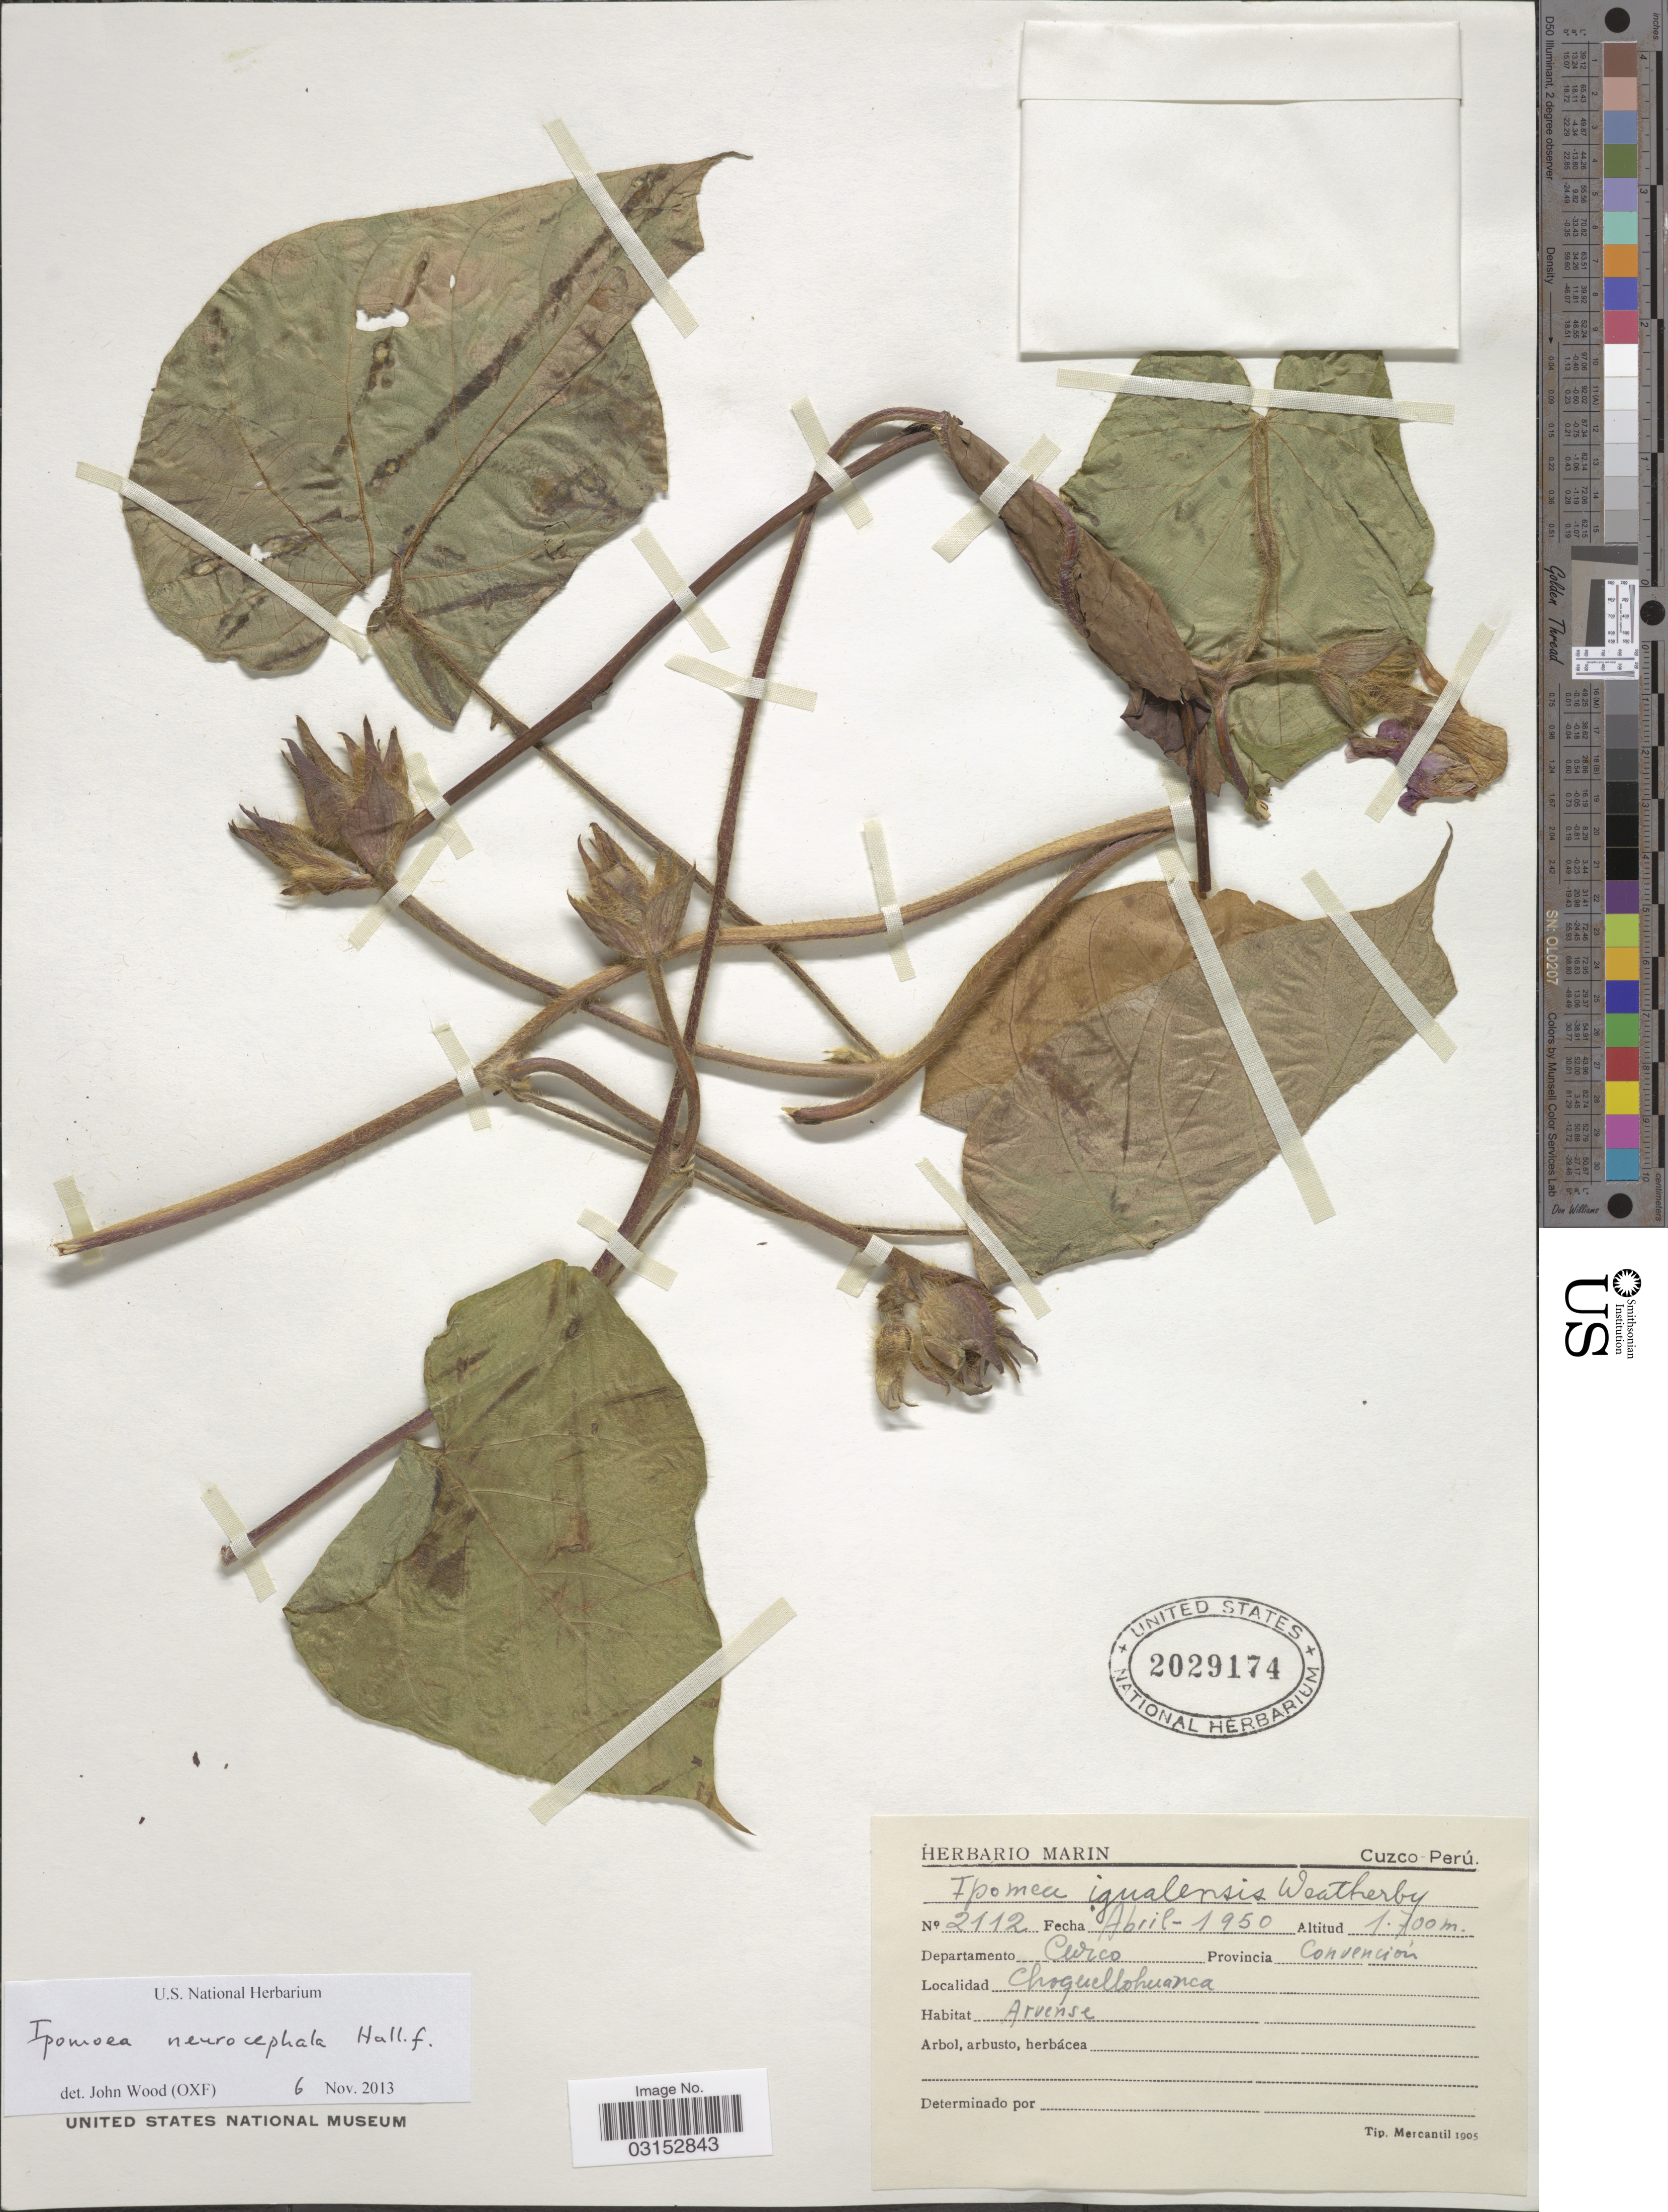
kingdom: Plantae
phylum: Tracheophyta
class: Magnoliopsida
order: Solanales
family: Convolvulaceae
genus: Ipomoea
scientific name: Ipomoea neurocephala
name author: Hallier f.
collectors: ex herb. Marin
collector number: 2112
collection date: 1950-04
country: Peru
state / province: Cusco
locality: Departamento Cuzco. Provencia Convención. Choquellohuanca.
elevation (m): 1700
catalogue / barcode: US 2029174